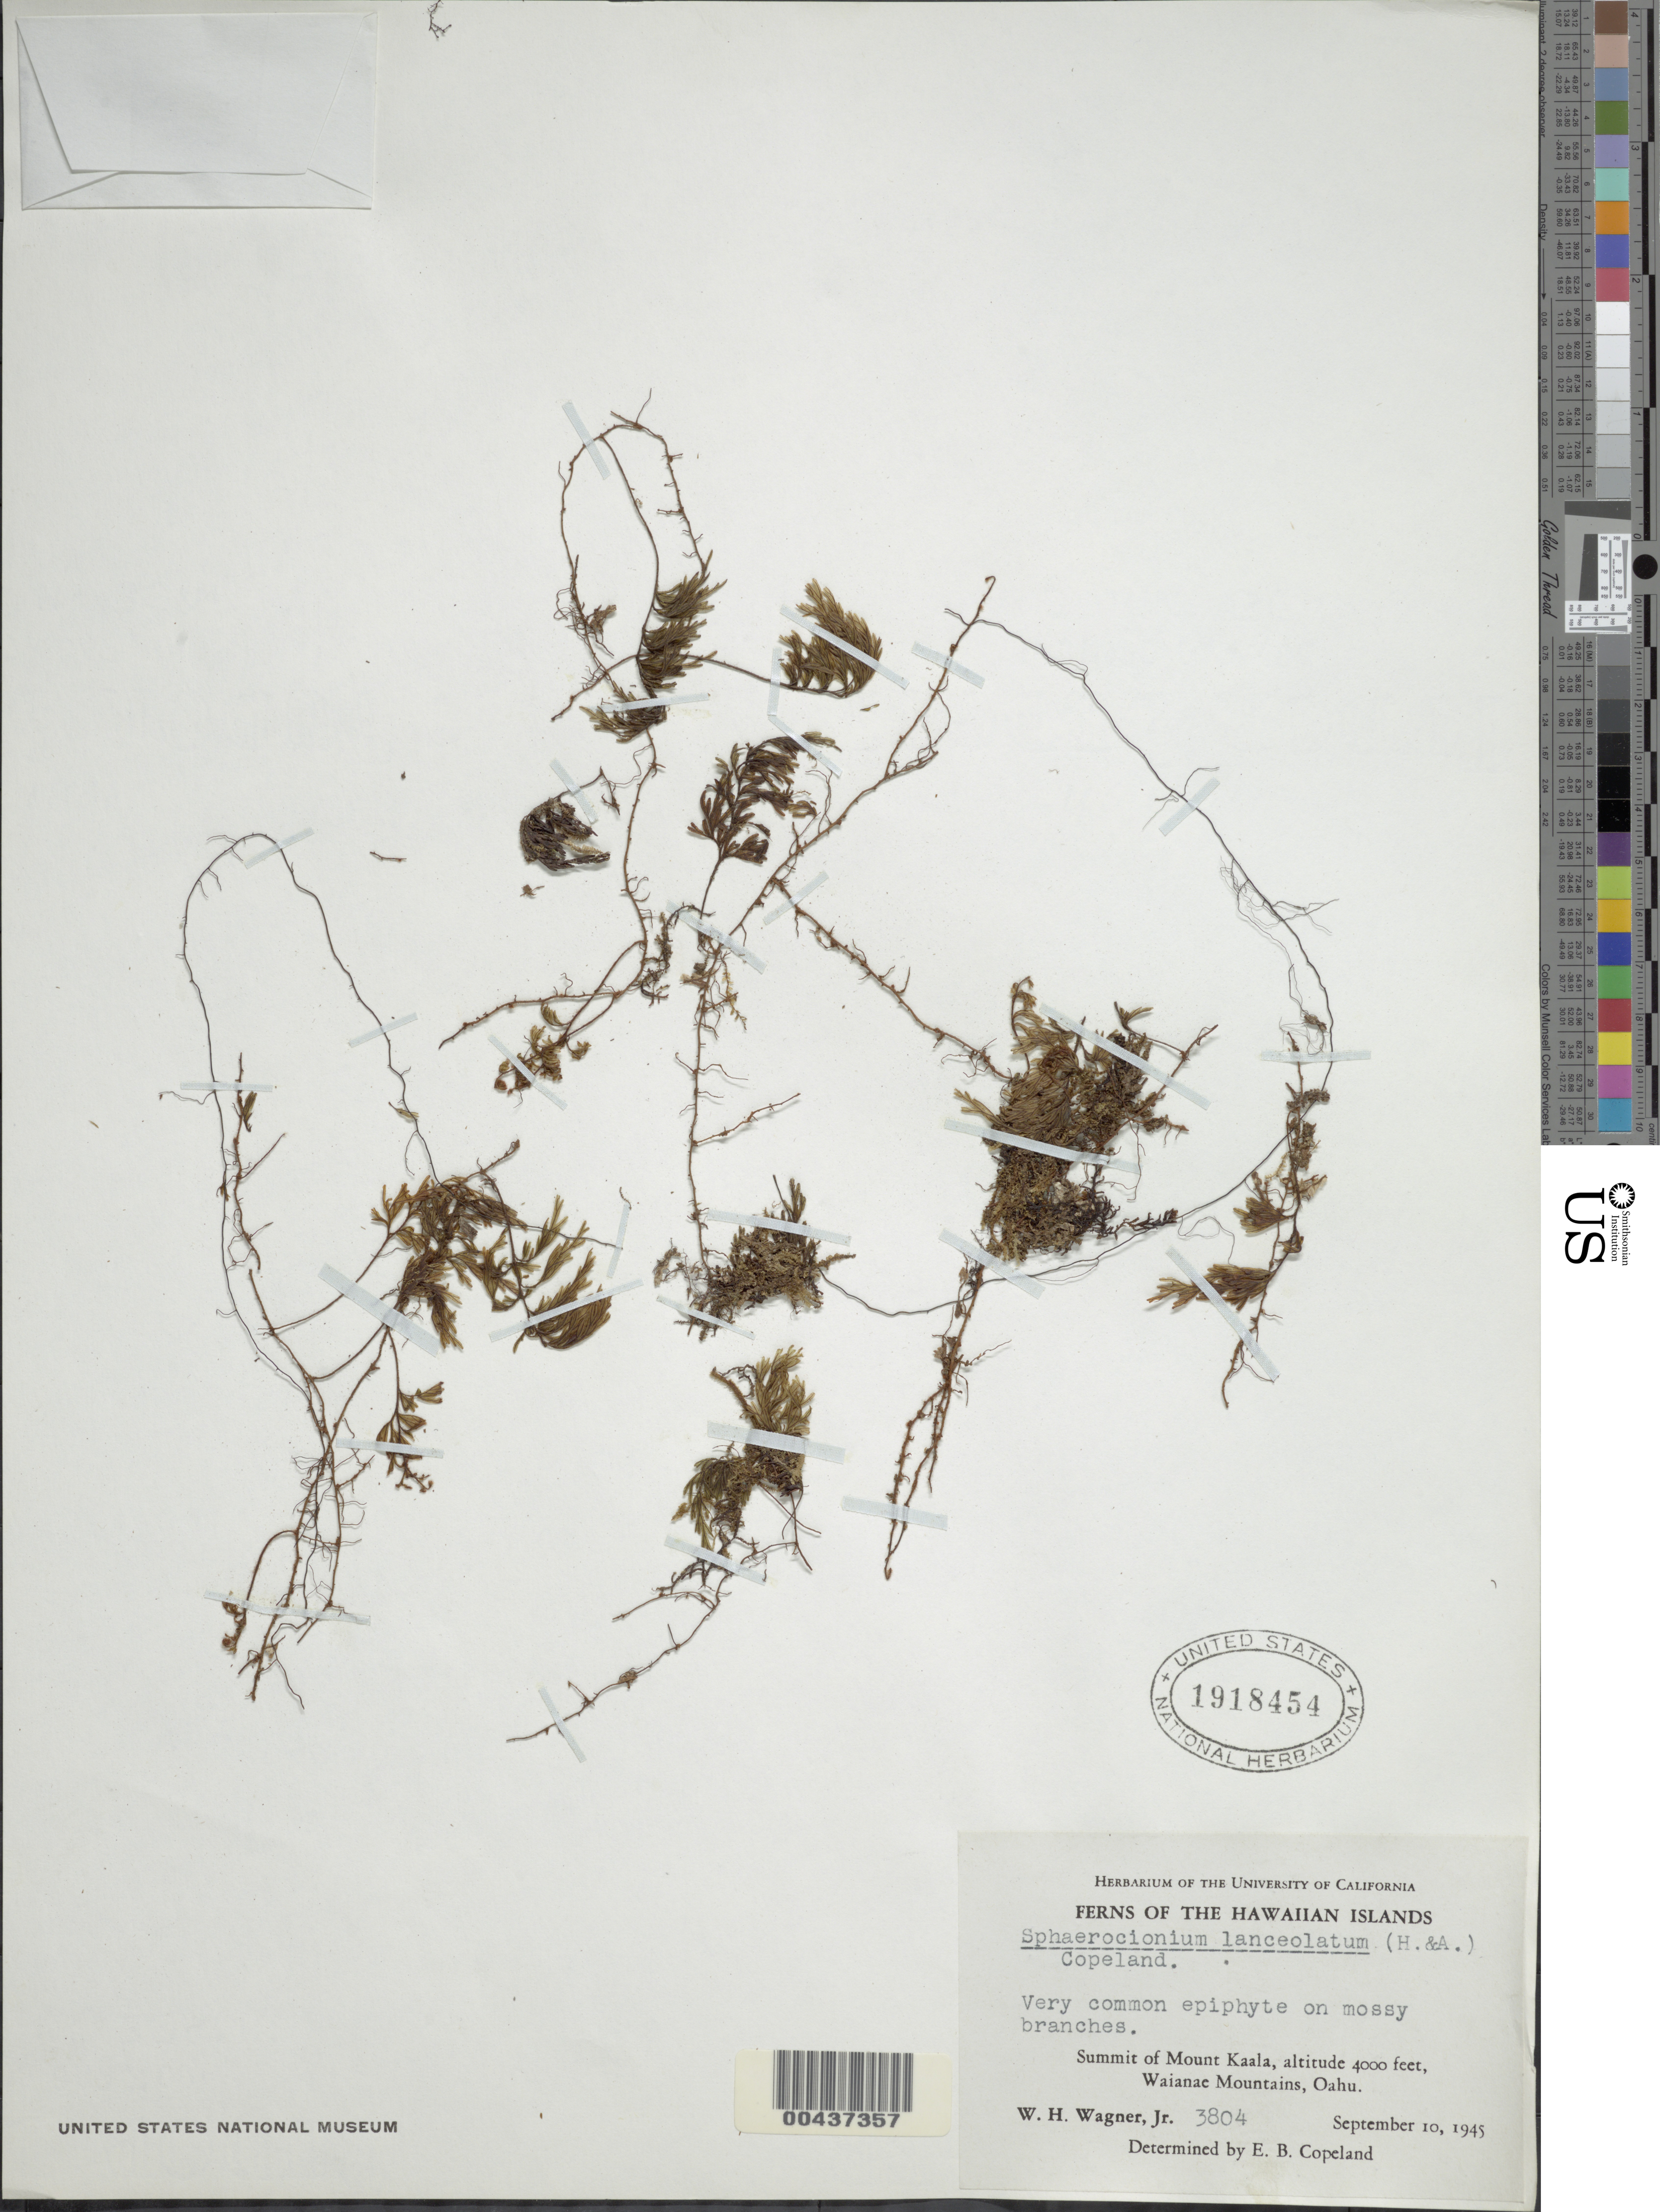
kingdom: Plantae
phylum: Tracheophyta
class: Polypodiopsida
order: Hymenophyllales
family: Hymenophyllaceae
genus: Hymenophyllum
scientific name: Hymenophyllum lanceolatum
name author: Hook. & Arn.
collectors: W. H. Wagner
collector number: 3804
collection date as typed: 10 Sep 1945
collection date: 1945-09-10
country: United States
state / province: Hawaii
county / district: Honolulu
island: Oahu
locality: Summit of Mount Kaala, Waianae Mountains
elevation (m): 1219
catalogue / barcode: US 1918454